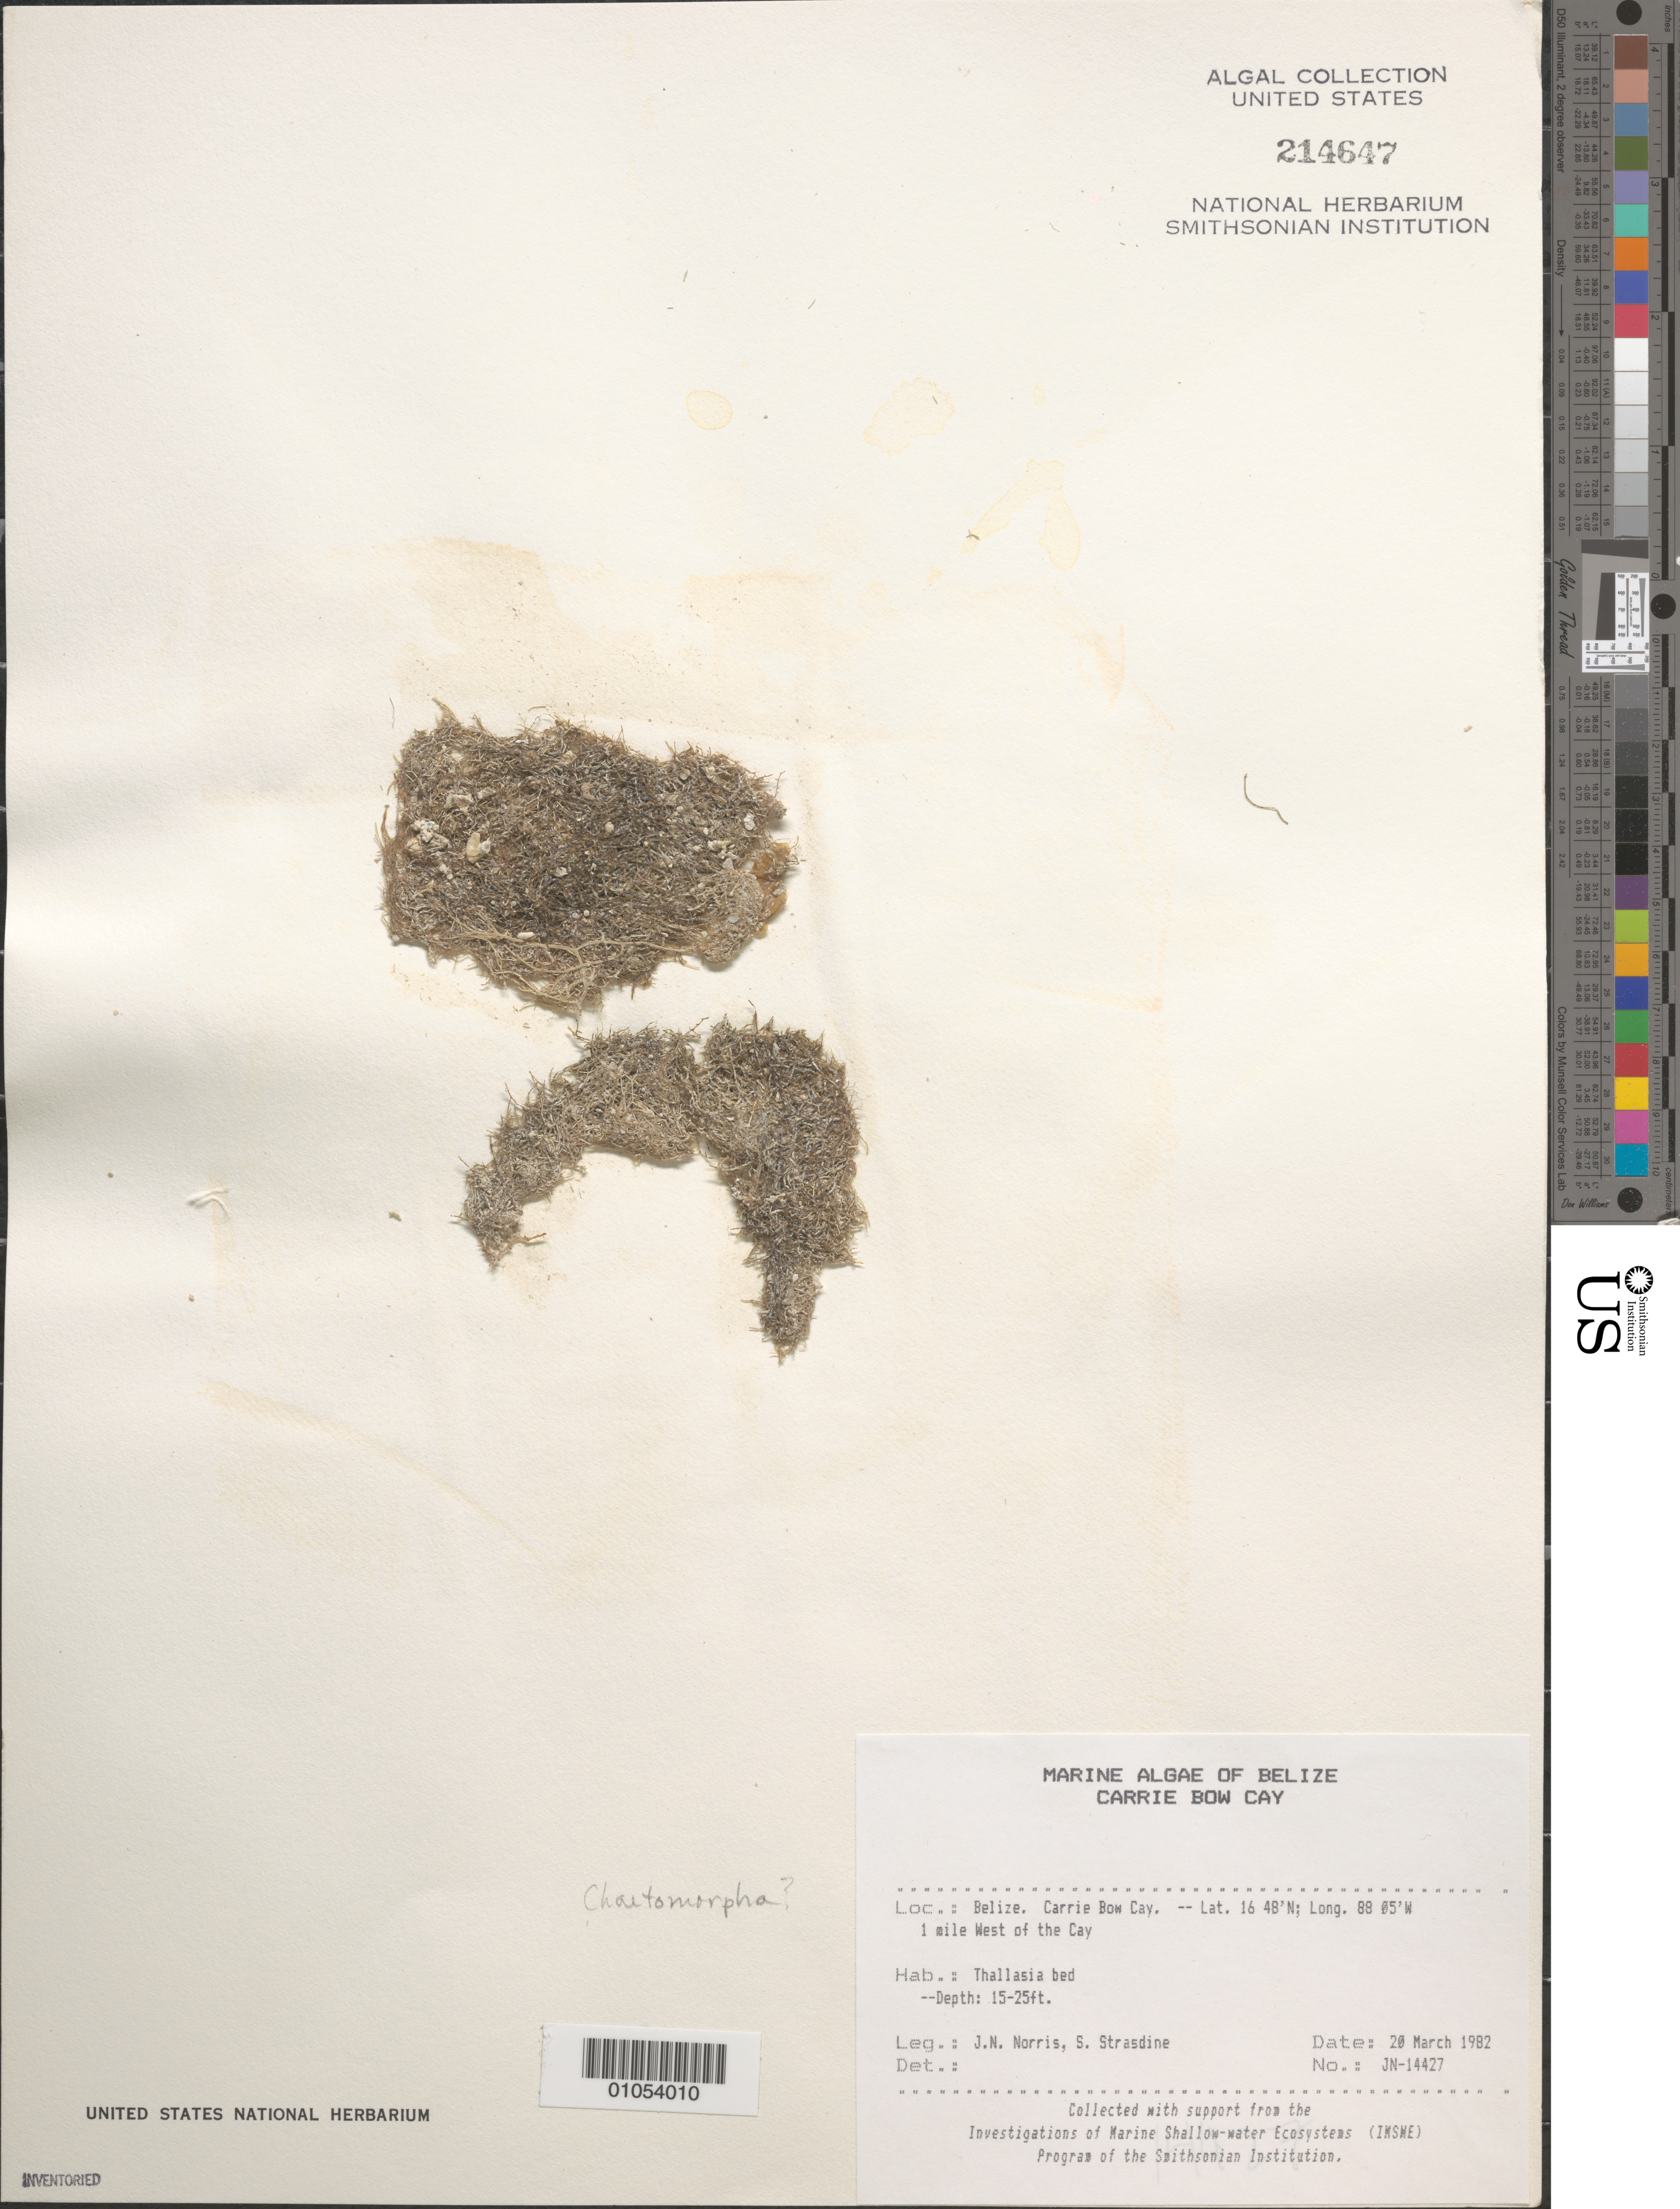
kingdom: Plantae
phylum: Chlorophyta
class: Ulvophyceae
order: Cladophorales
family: Cladophoraceae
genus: Chaetomorpha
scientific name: Chaetomorpha sp.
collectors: J. N. Norris & S. Strasdine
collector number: JN-14427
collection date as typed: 20 Mar 1982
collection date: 1982-03-20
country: Belize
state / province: Stann Creek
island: Carrie Bow Cay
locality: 1 mile west of the cay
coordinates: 16 48'N, 88 05'W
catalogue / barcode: US 214647